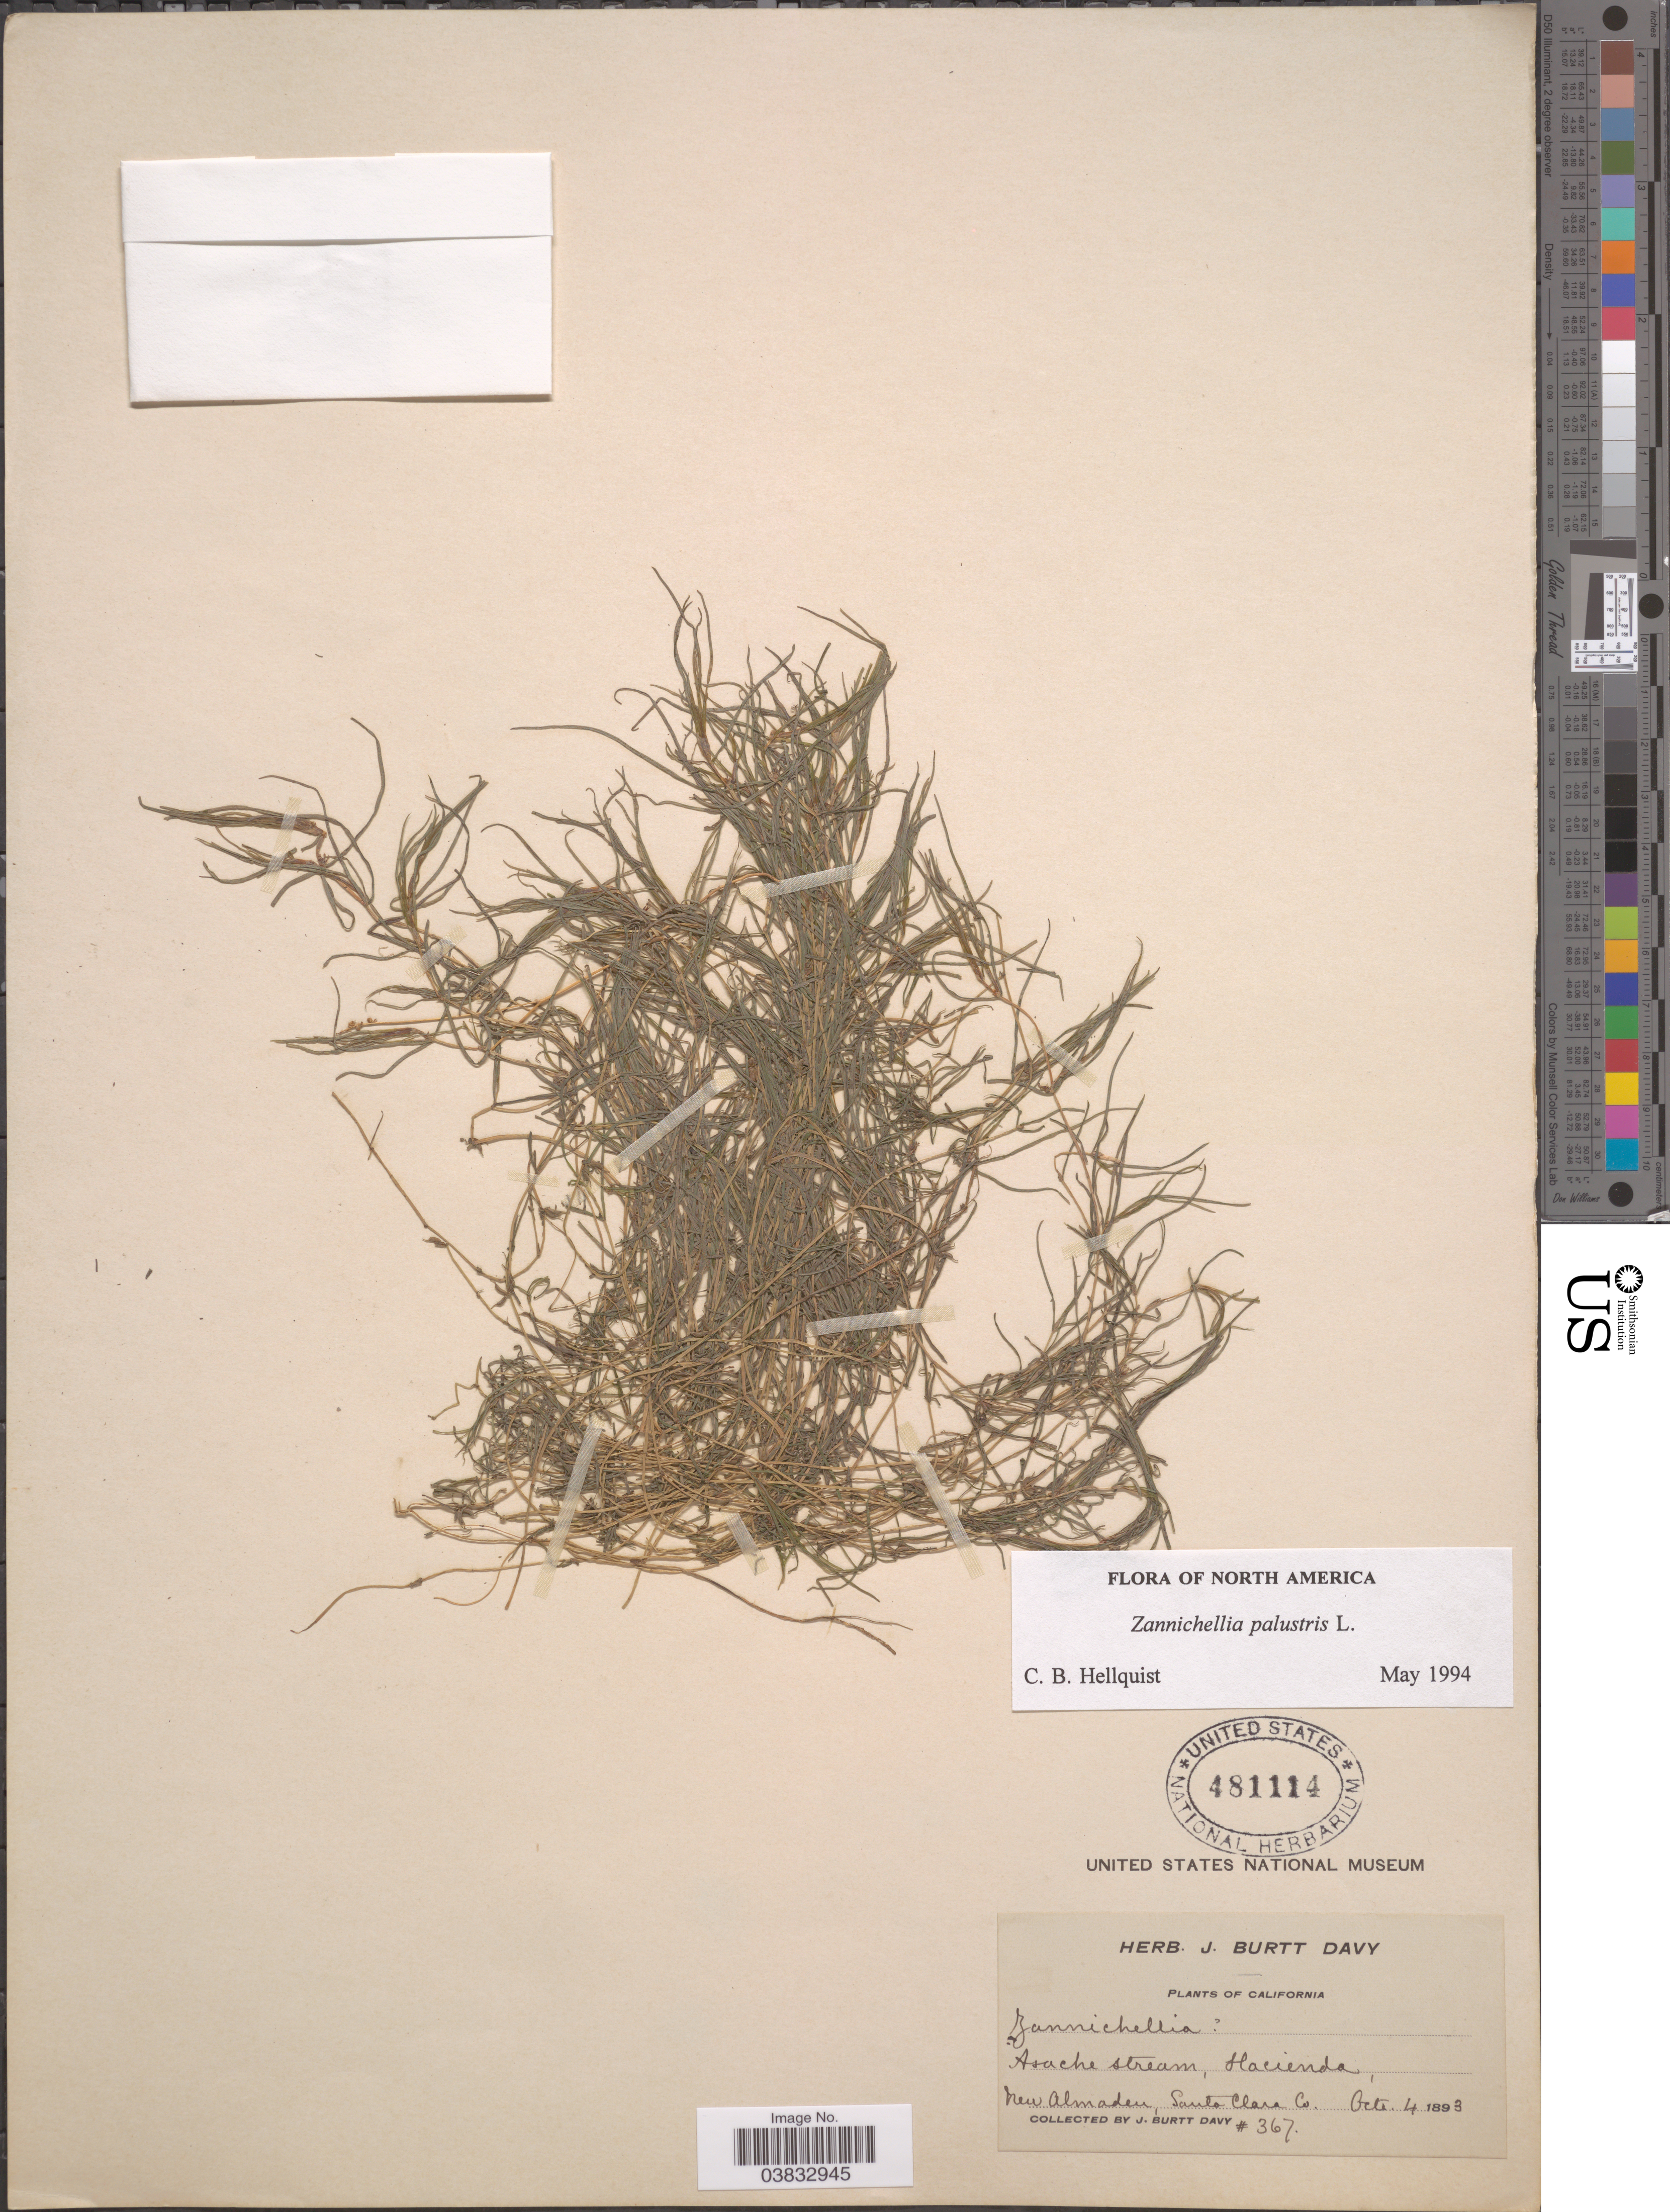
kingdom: Plantae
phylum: Tracheophyta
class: Liliopsida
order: Alismatales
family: Potamogetonaceae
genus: Zannichellia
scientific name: Zannichellia palustris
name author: L.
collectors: J. Burtt Davy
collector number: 367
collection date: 1893-10-04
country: United States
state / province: California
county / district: Santa Clara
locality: Asache stream, Hacienda, New Almaden, Santa Clara Co.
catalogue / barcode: US 481114